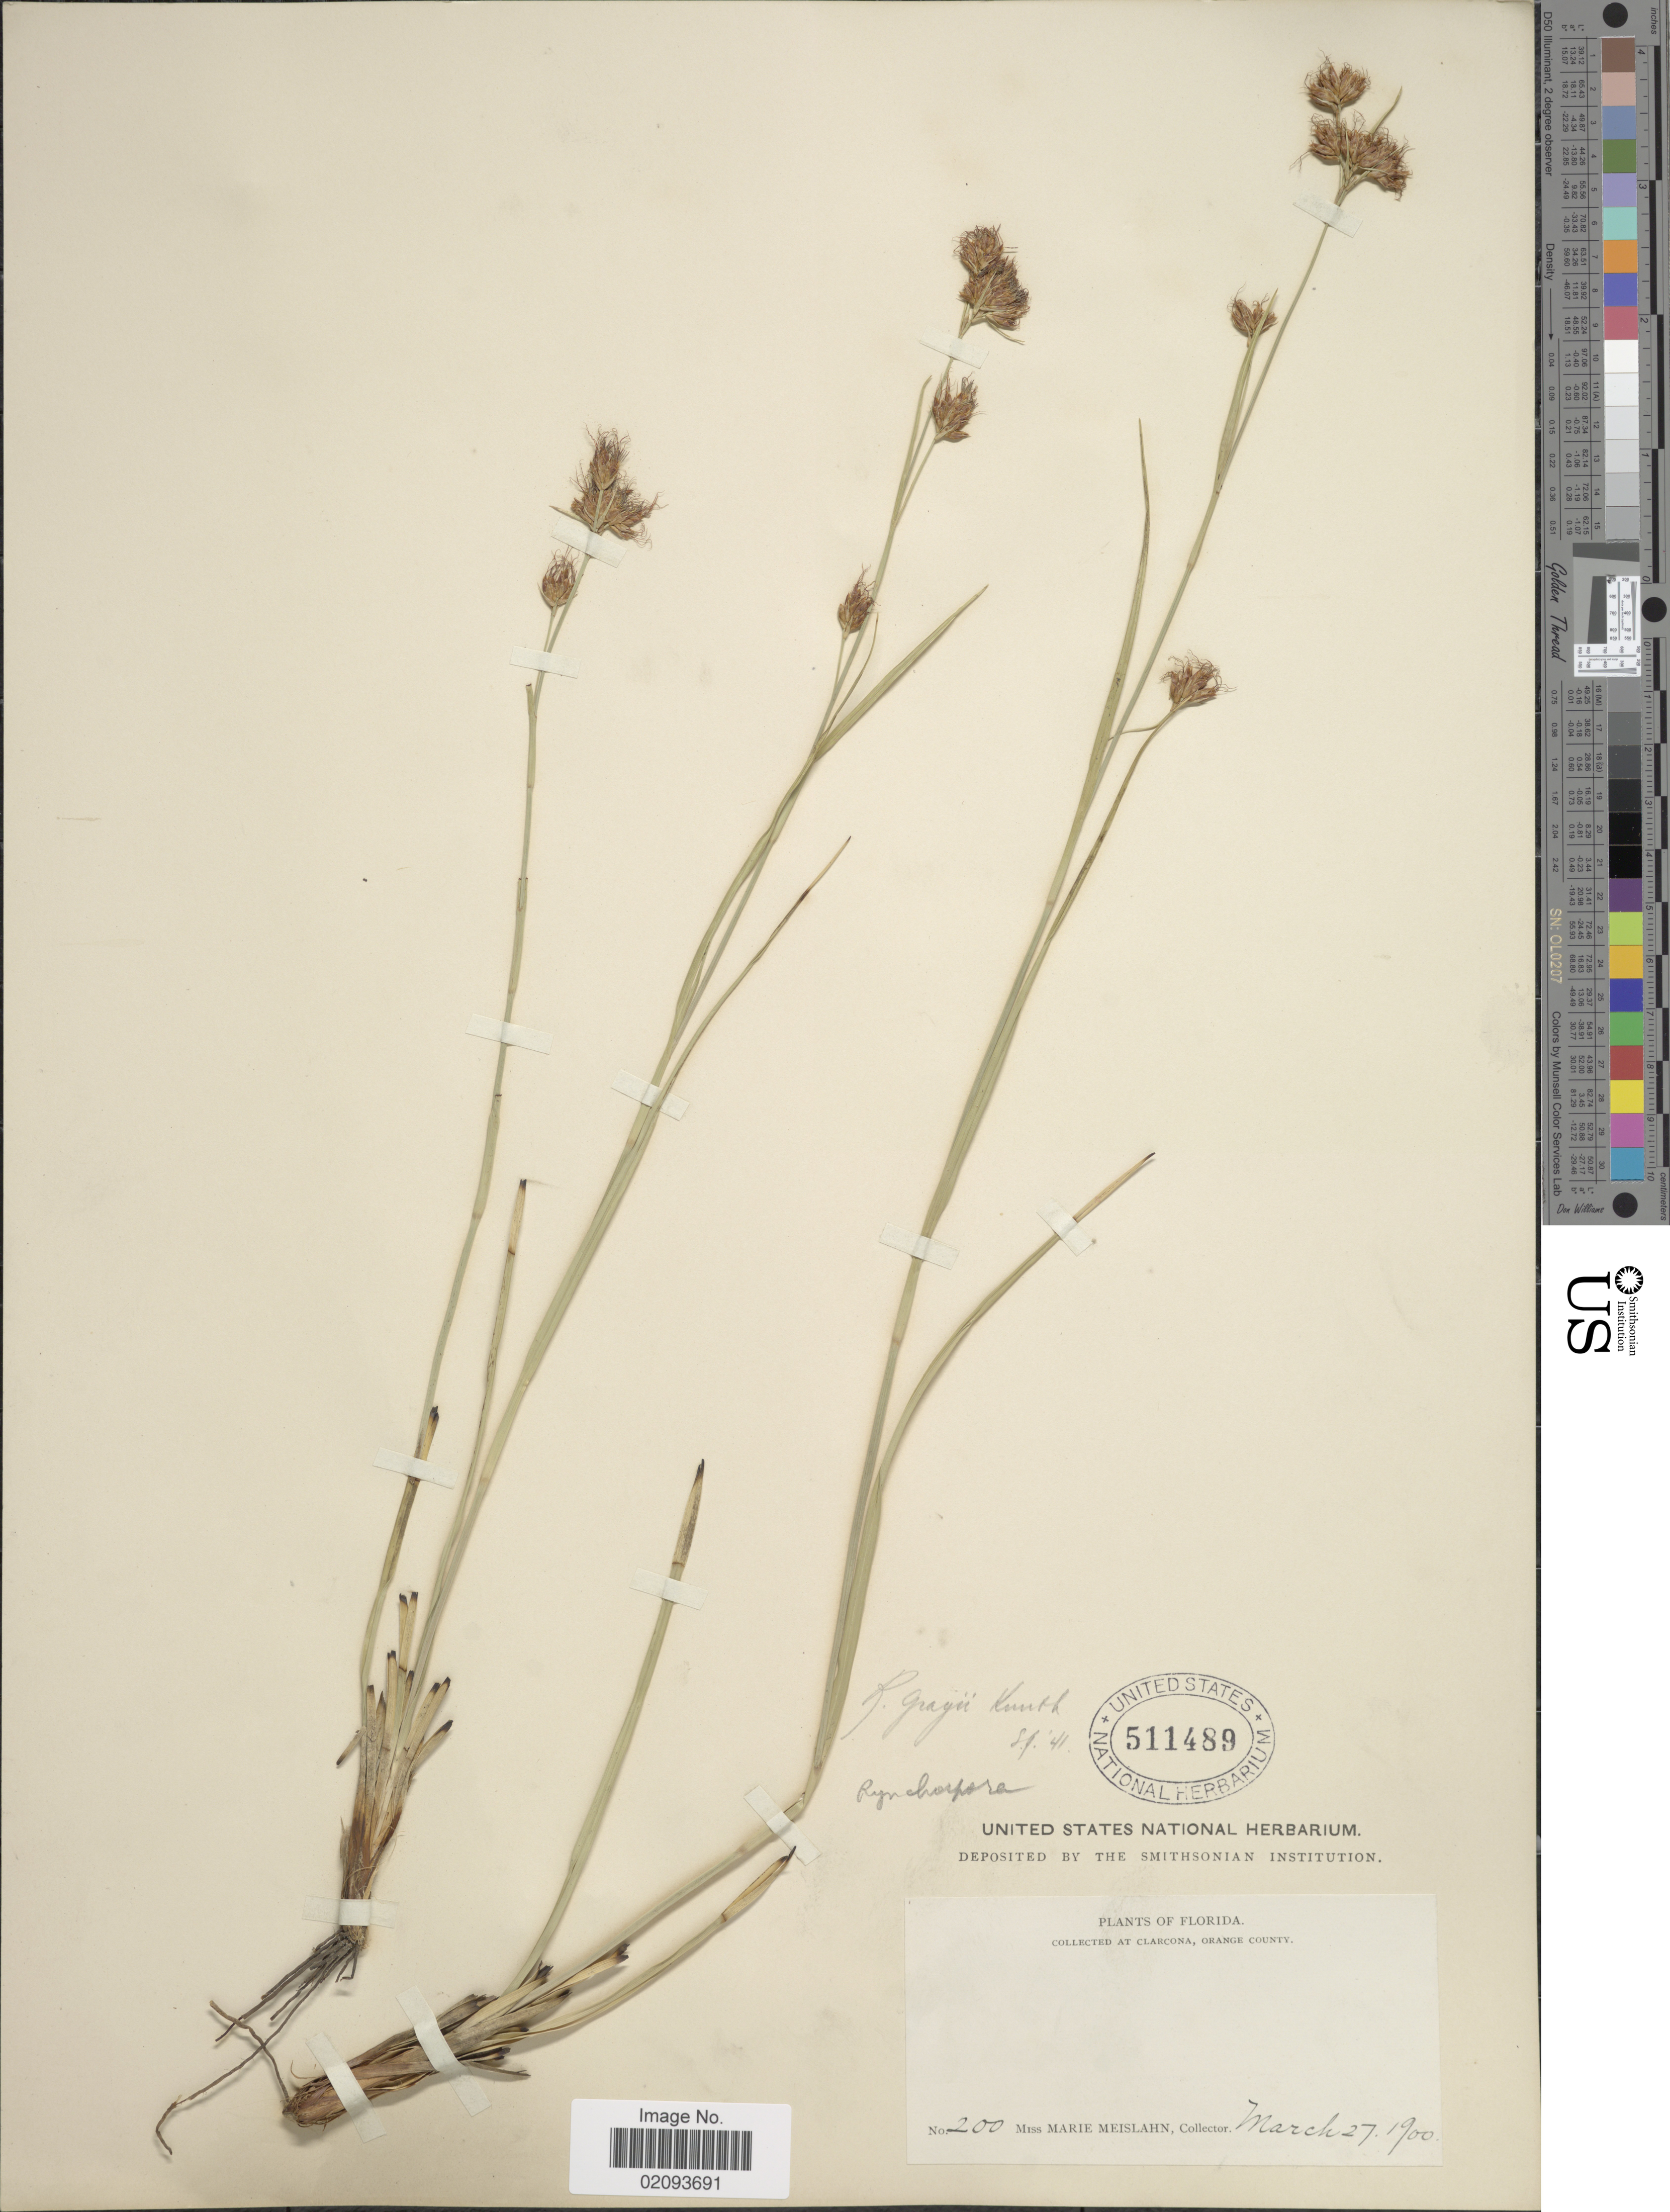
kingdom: Plantae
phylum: Tracheophyta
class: Liliopsida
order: Poales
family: Cyperaceae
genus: Rhynchospora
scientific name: Rhynchospora grayi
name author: Kunth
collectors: M. Meislahn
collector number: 200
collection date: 1900-03-27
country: United States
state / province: Florida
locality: At Clarcona, Orange County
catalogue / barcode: US 511489